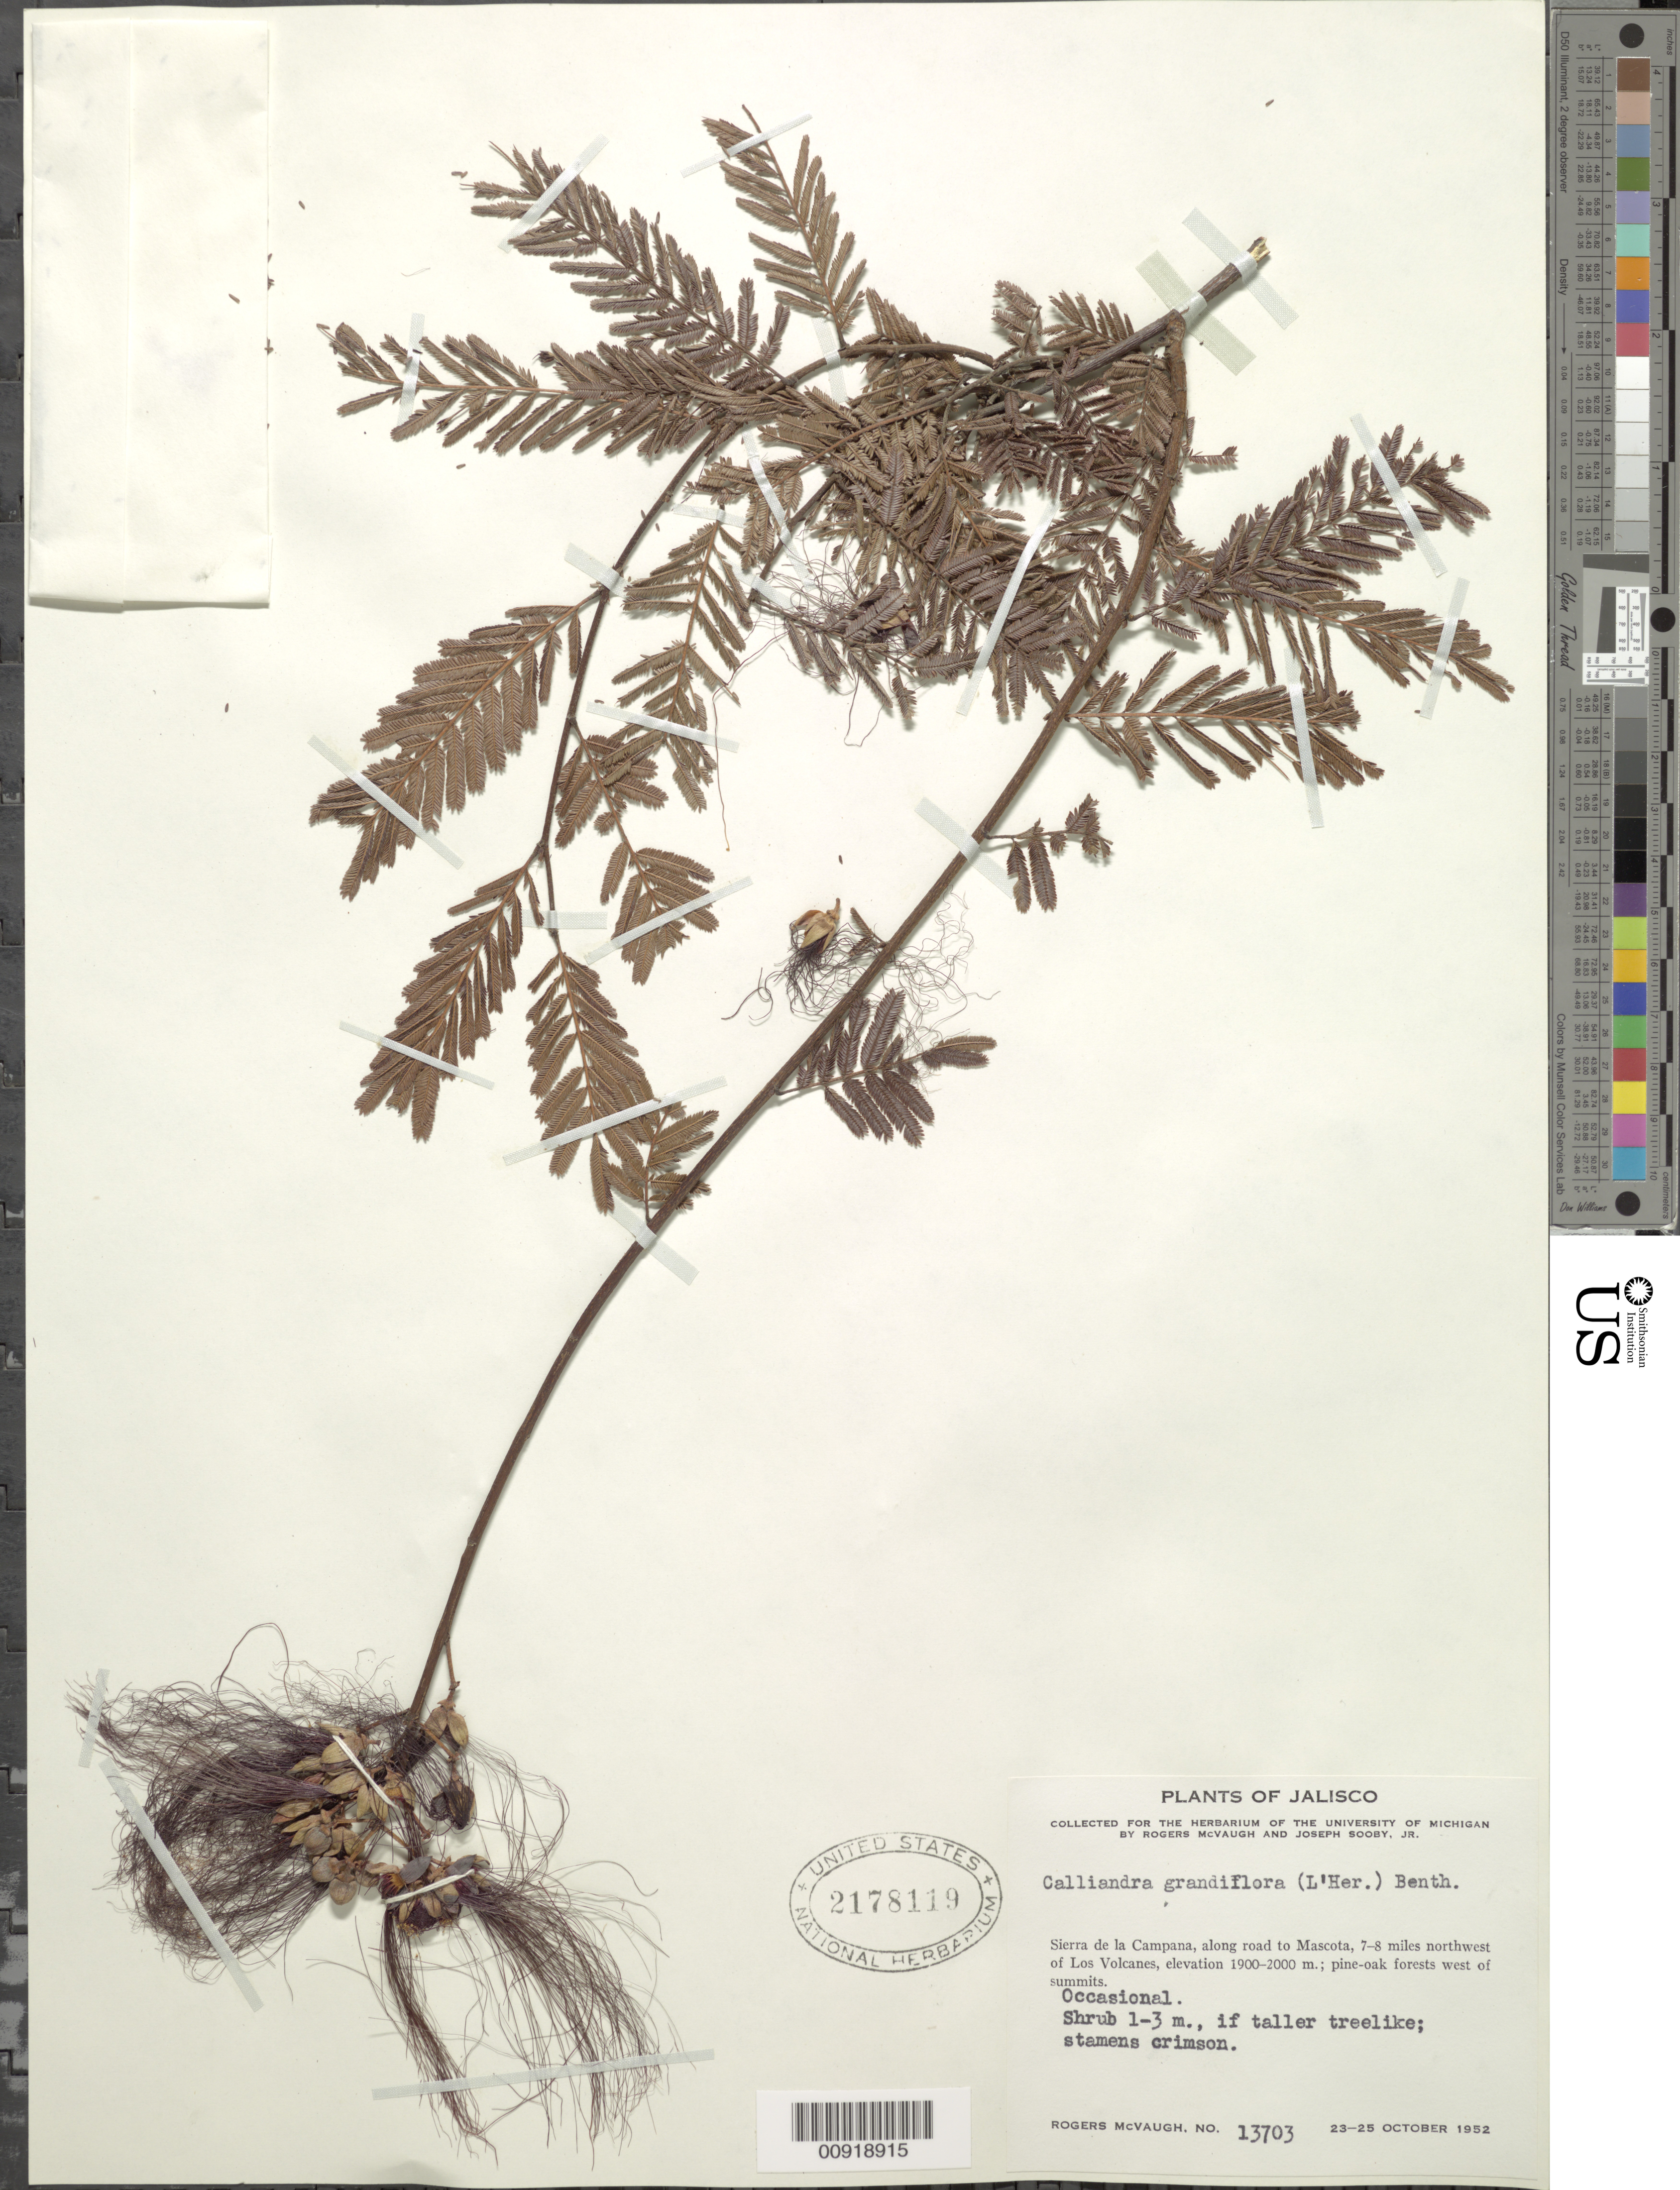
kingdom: Plantae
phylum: Tracheophyta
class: Magnoliopsida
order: Fabales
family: Fabaceae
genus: Calliandra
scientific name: Calliandra grandiflora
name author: (L'Hér.) Benth.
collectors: R. McVaugh & J. Sooby Jr.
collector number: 13703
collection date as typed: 23 Oct 1952 to 25 Oct 1952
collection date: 1952-10-23/1952-10-25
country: Mexico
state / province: Jalisco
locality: Sierra de la Campana, along road to Mascota, 7-8 miles northwest of Los Volcanes.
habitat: Pine-oak forests west of summits.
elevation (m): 2000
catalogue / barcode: US 2178119